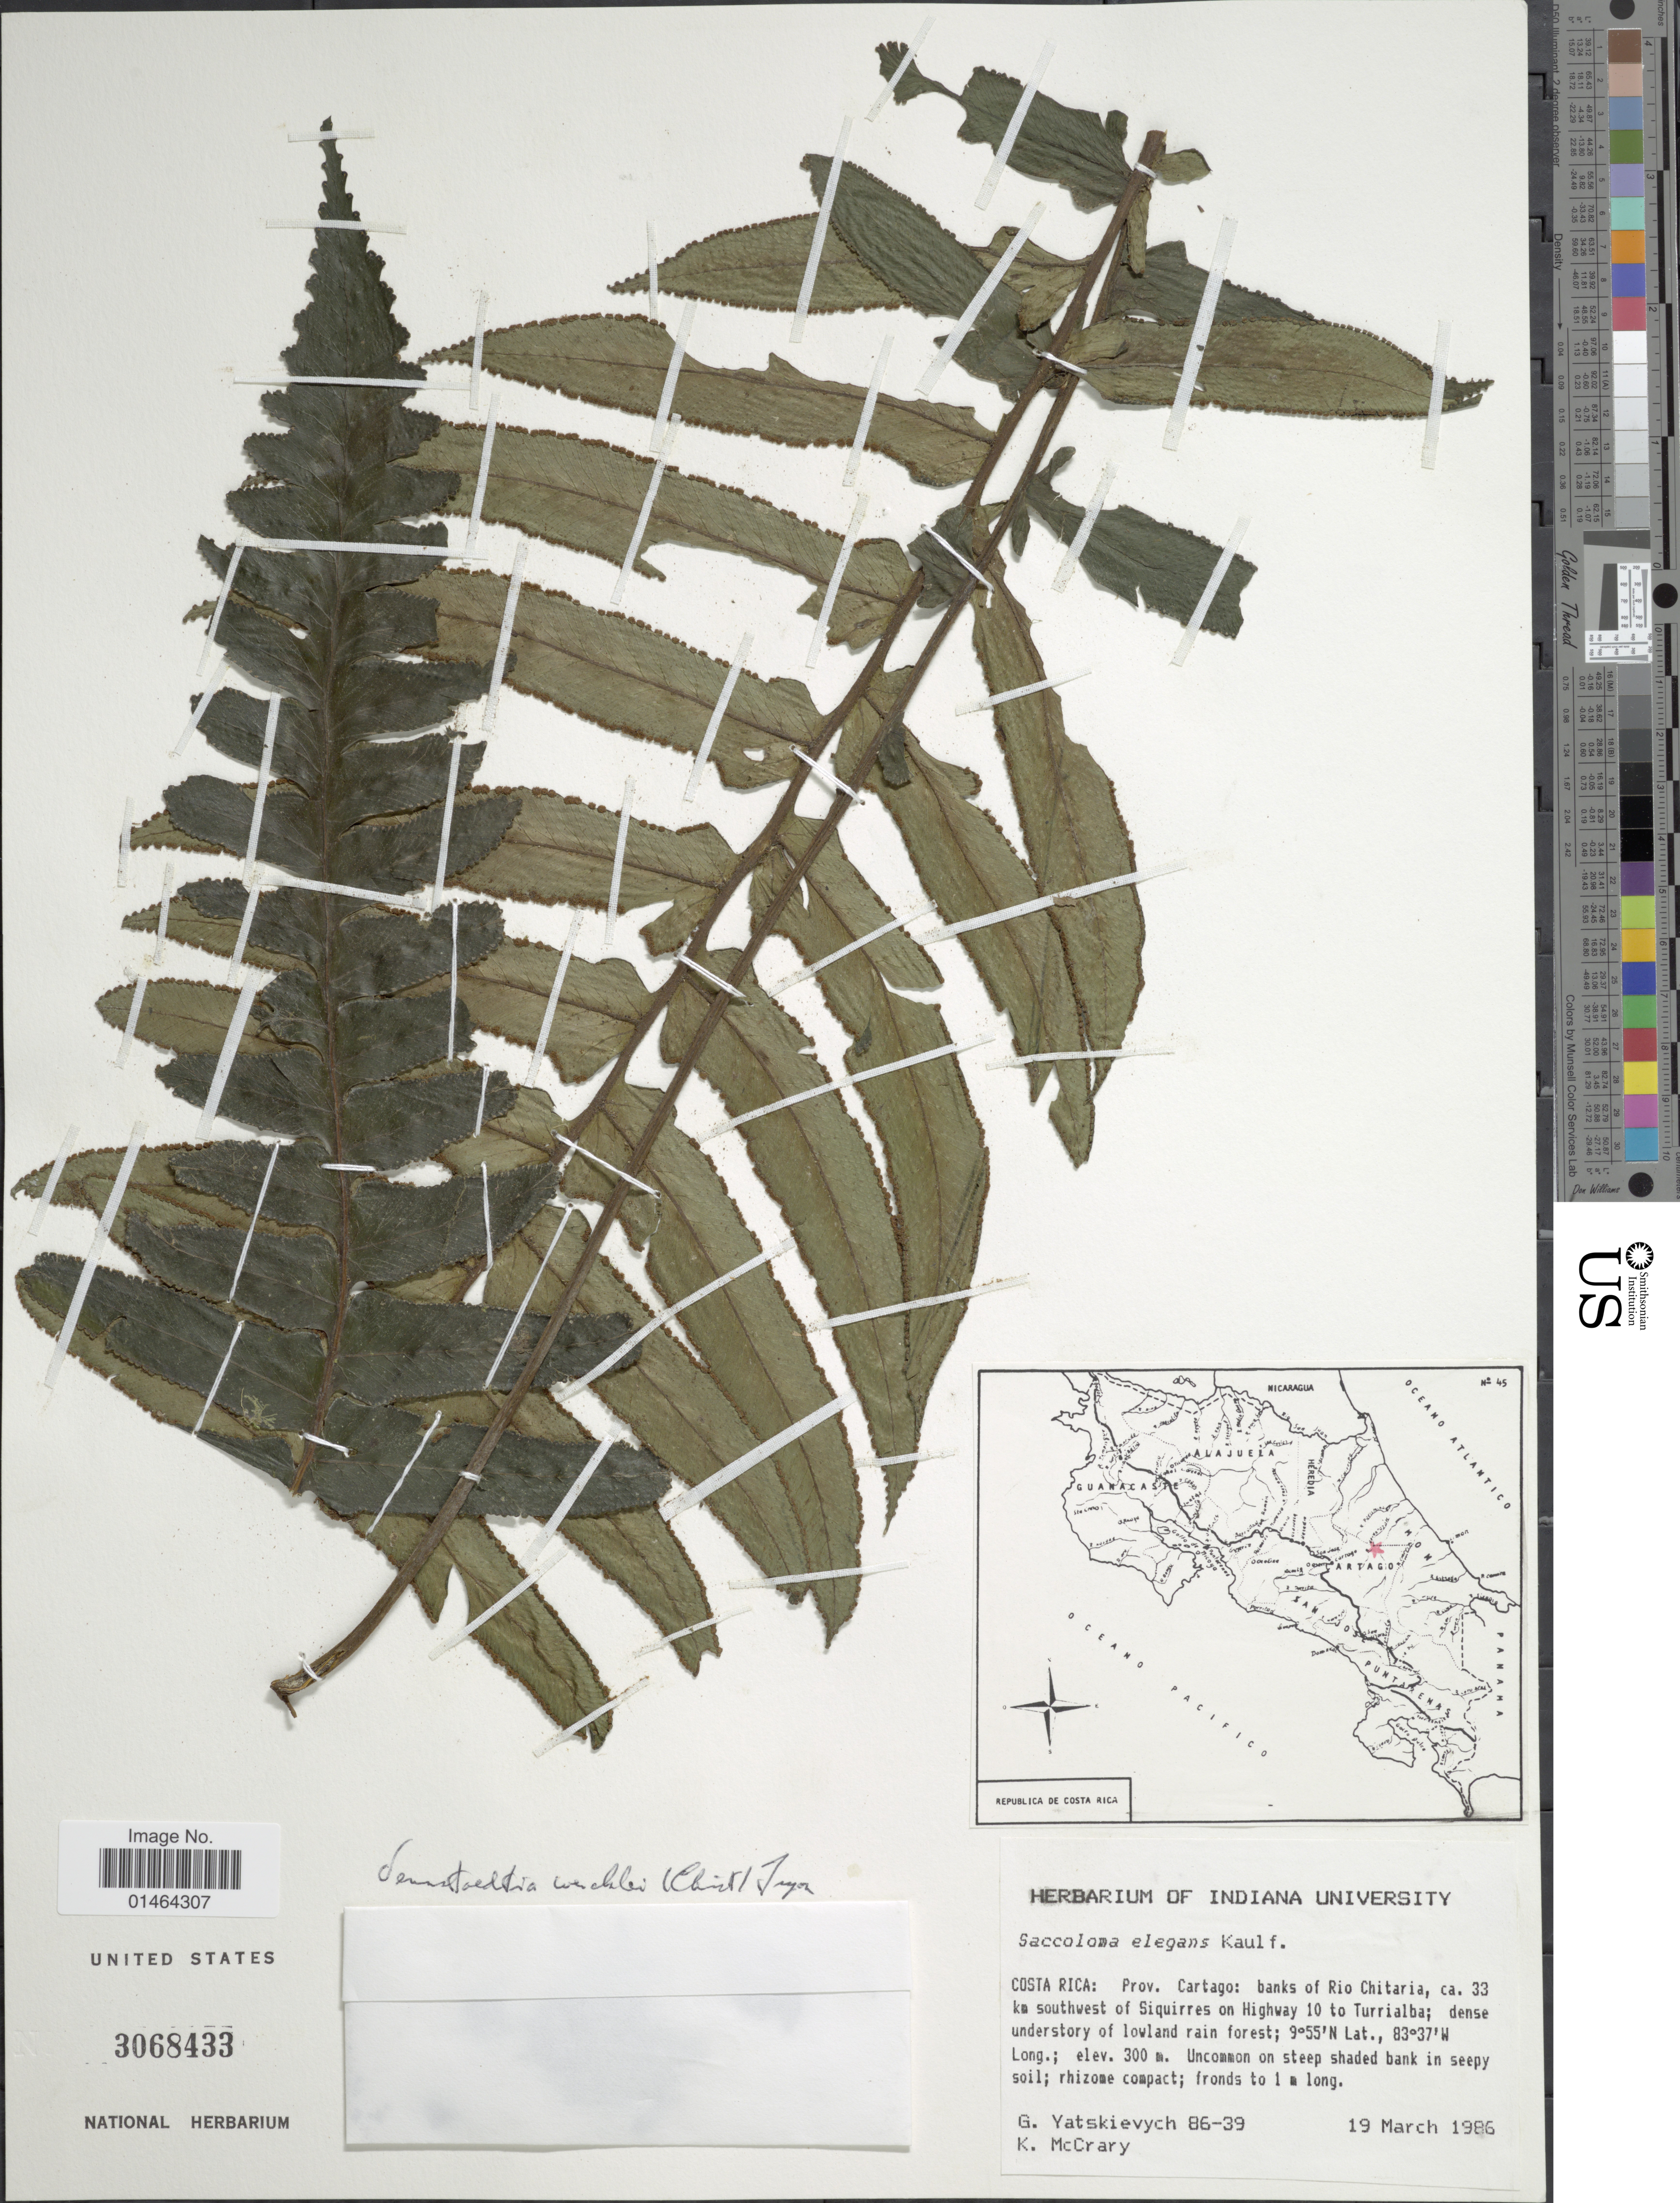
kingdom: Plantae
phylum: Tracheophyta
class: Polypodiopsida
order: Polypodiales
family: Dennstaedtiaceae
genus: Dennstaedtia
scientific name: Dennstaedtia wercklei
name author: (Christ) R.M. Tryon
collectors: G. Yatskievych & K. McCrary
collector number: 86-39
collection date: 1986-03-19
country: Costa Rica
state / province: Cartago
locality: Banks of Rio Chitaria, ca. 33 km southwest of Siquirres on Highway 10 to Turrialba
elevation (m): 300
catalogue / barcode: US 3068433